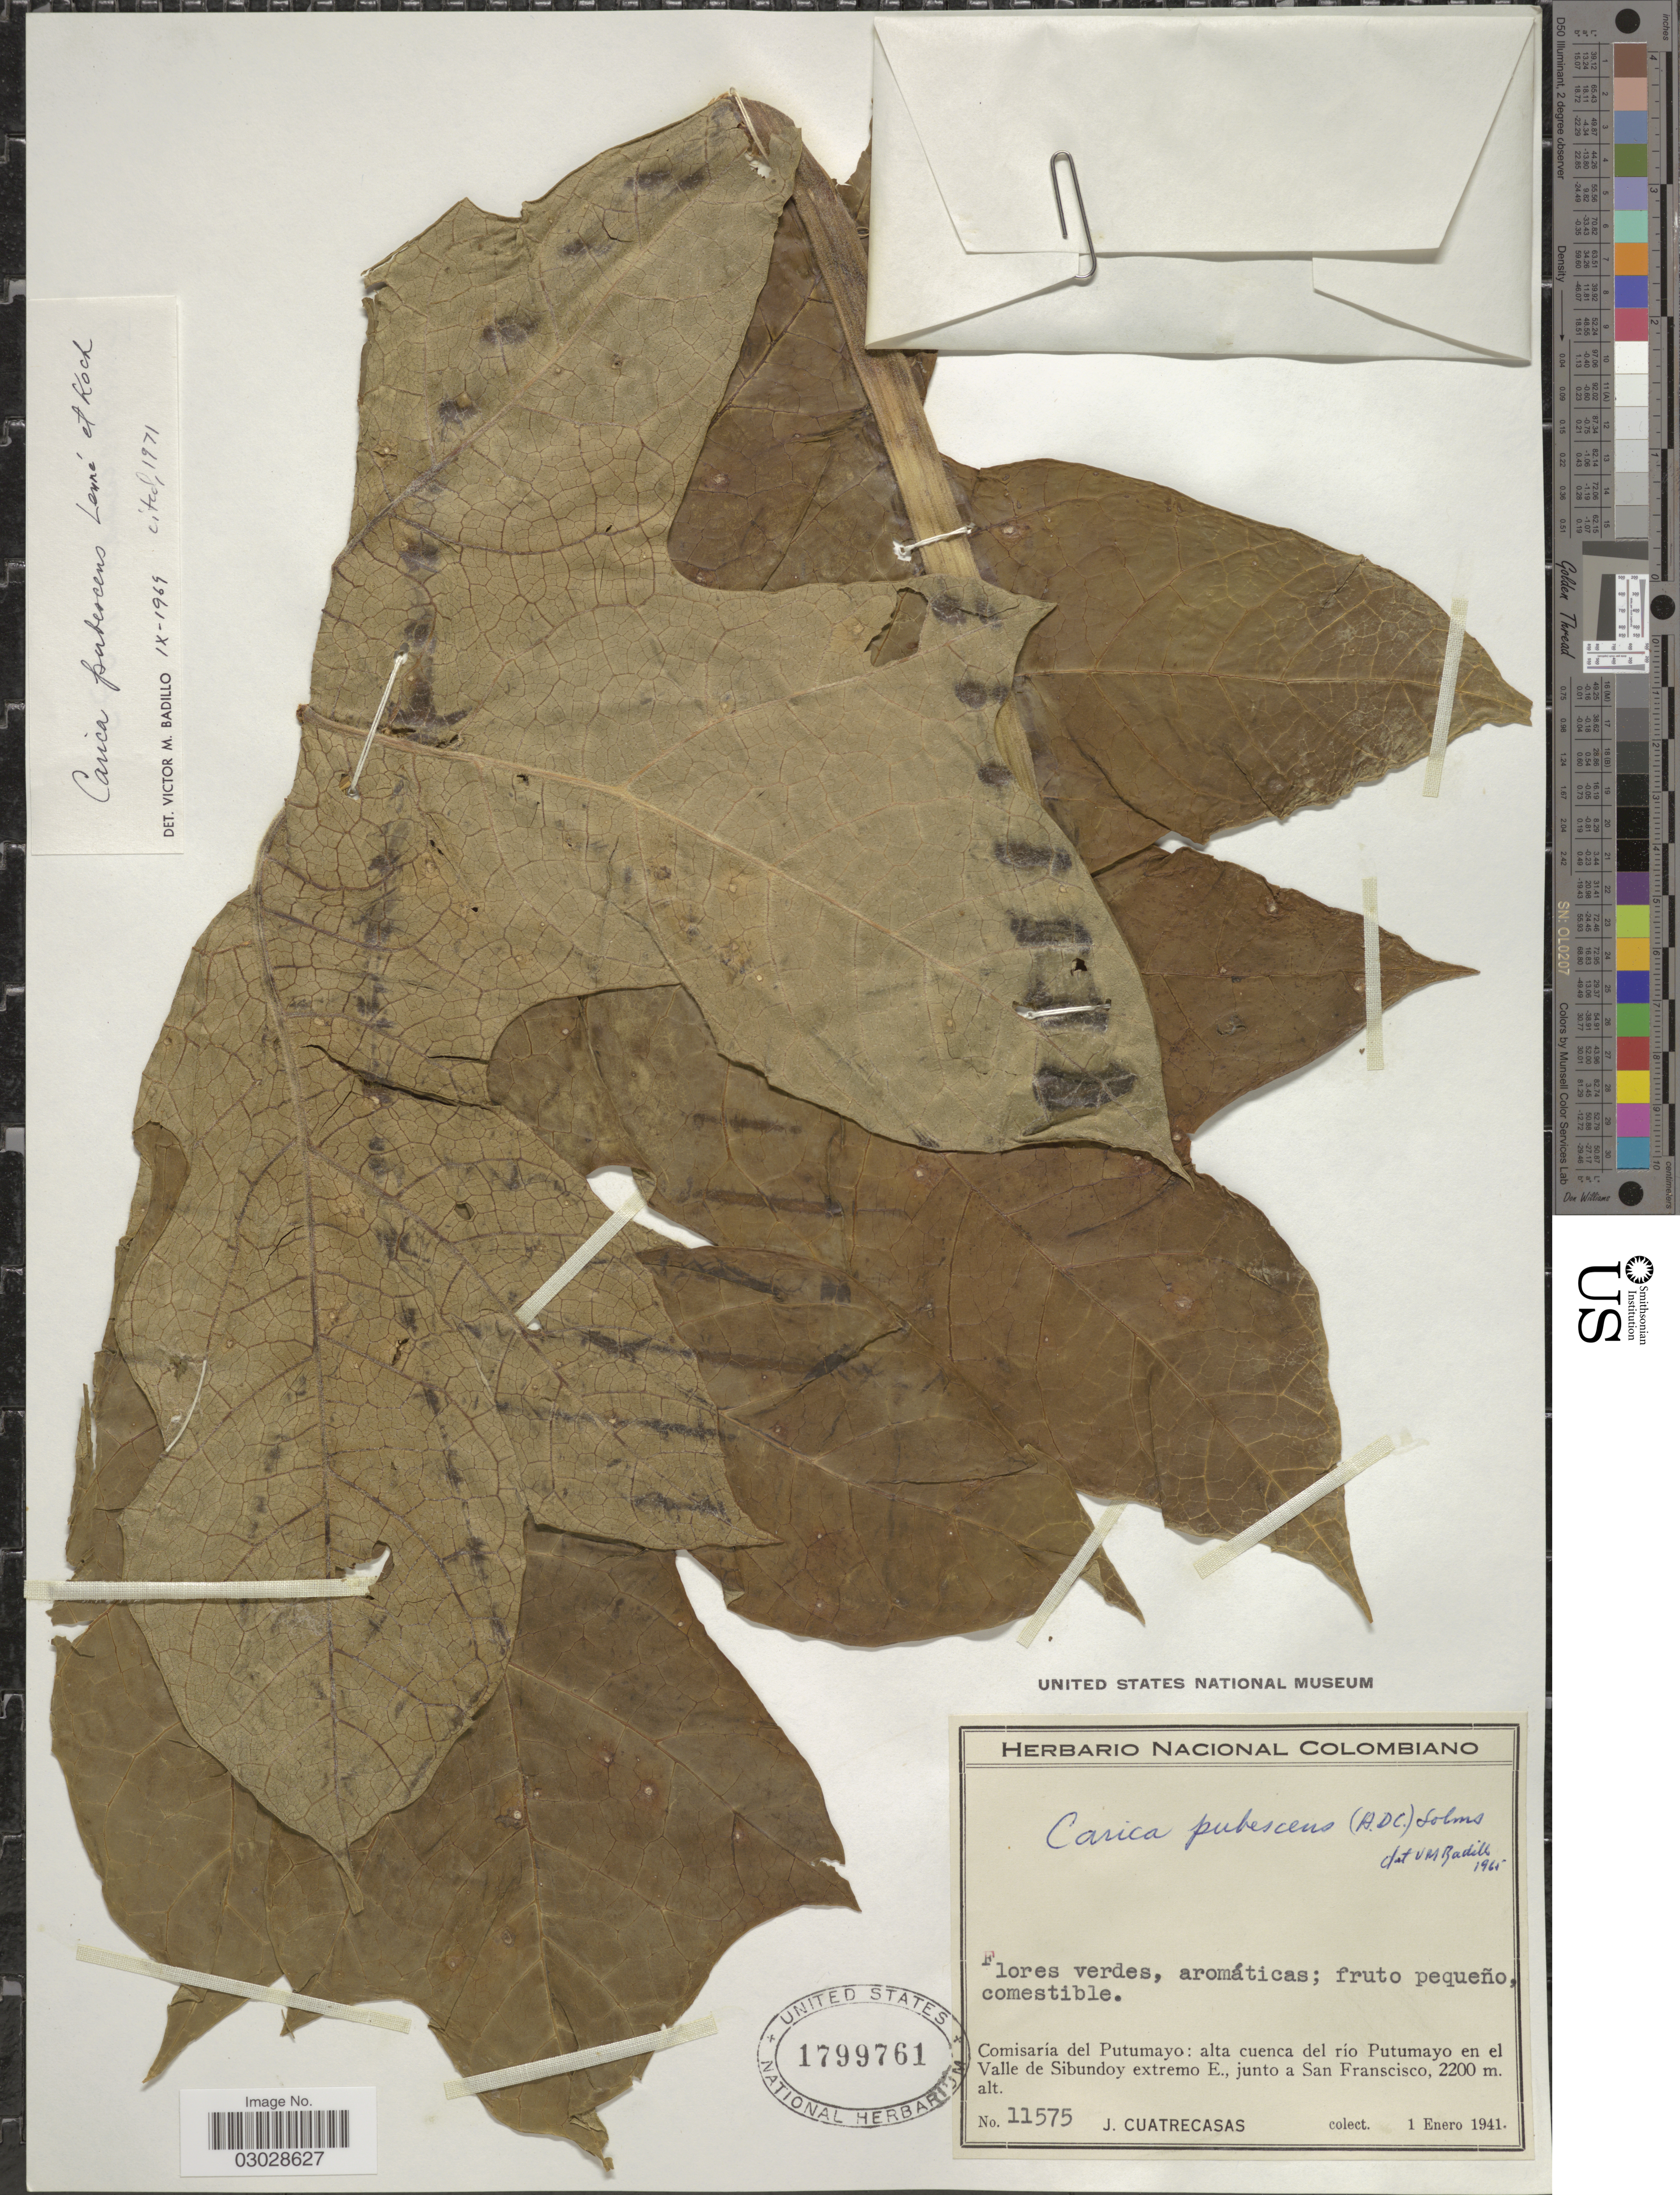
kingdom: Plantae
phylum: Tracheophyta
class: Magnoliopsida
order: Brassicales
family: Caricaceae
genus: Vasconcellea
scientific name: Vasconcellea pubescens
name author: A. DC.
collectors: J. Cuatrecasas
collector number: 11575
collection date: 1941-01-01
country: Colombia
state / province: Putumayo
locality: Comisaría del Putumayo: alta cuenca del río Putumayo en el Valle de Sibundoy extremo E., junto a San Francisco.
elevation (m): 2200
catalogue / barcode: US 1799761